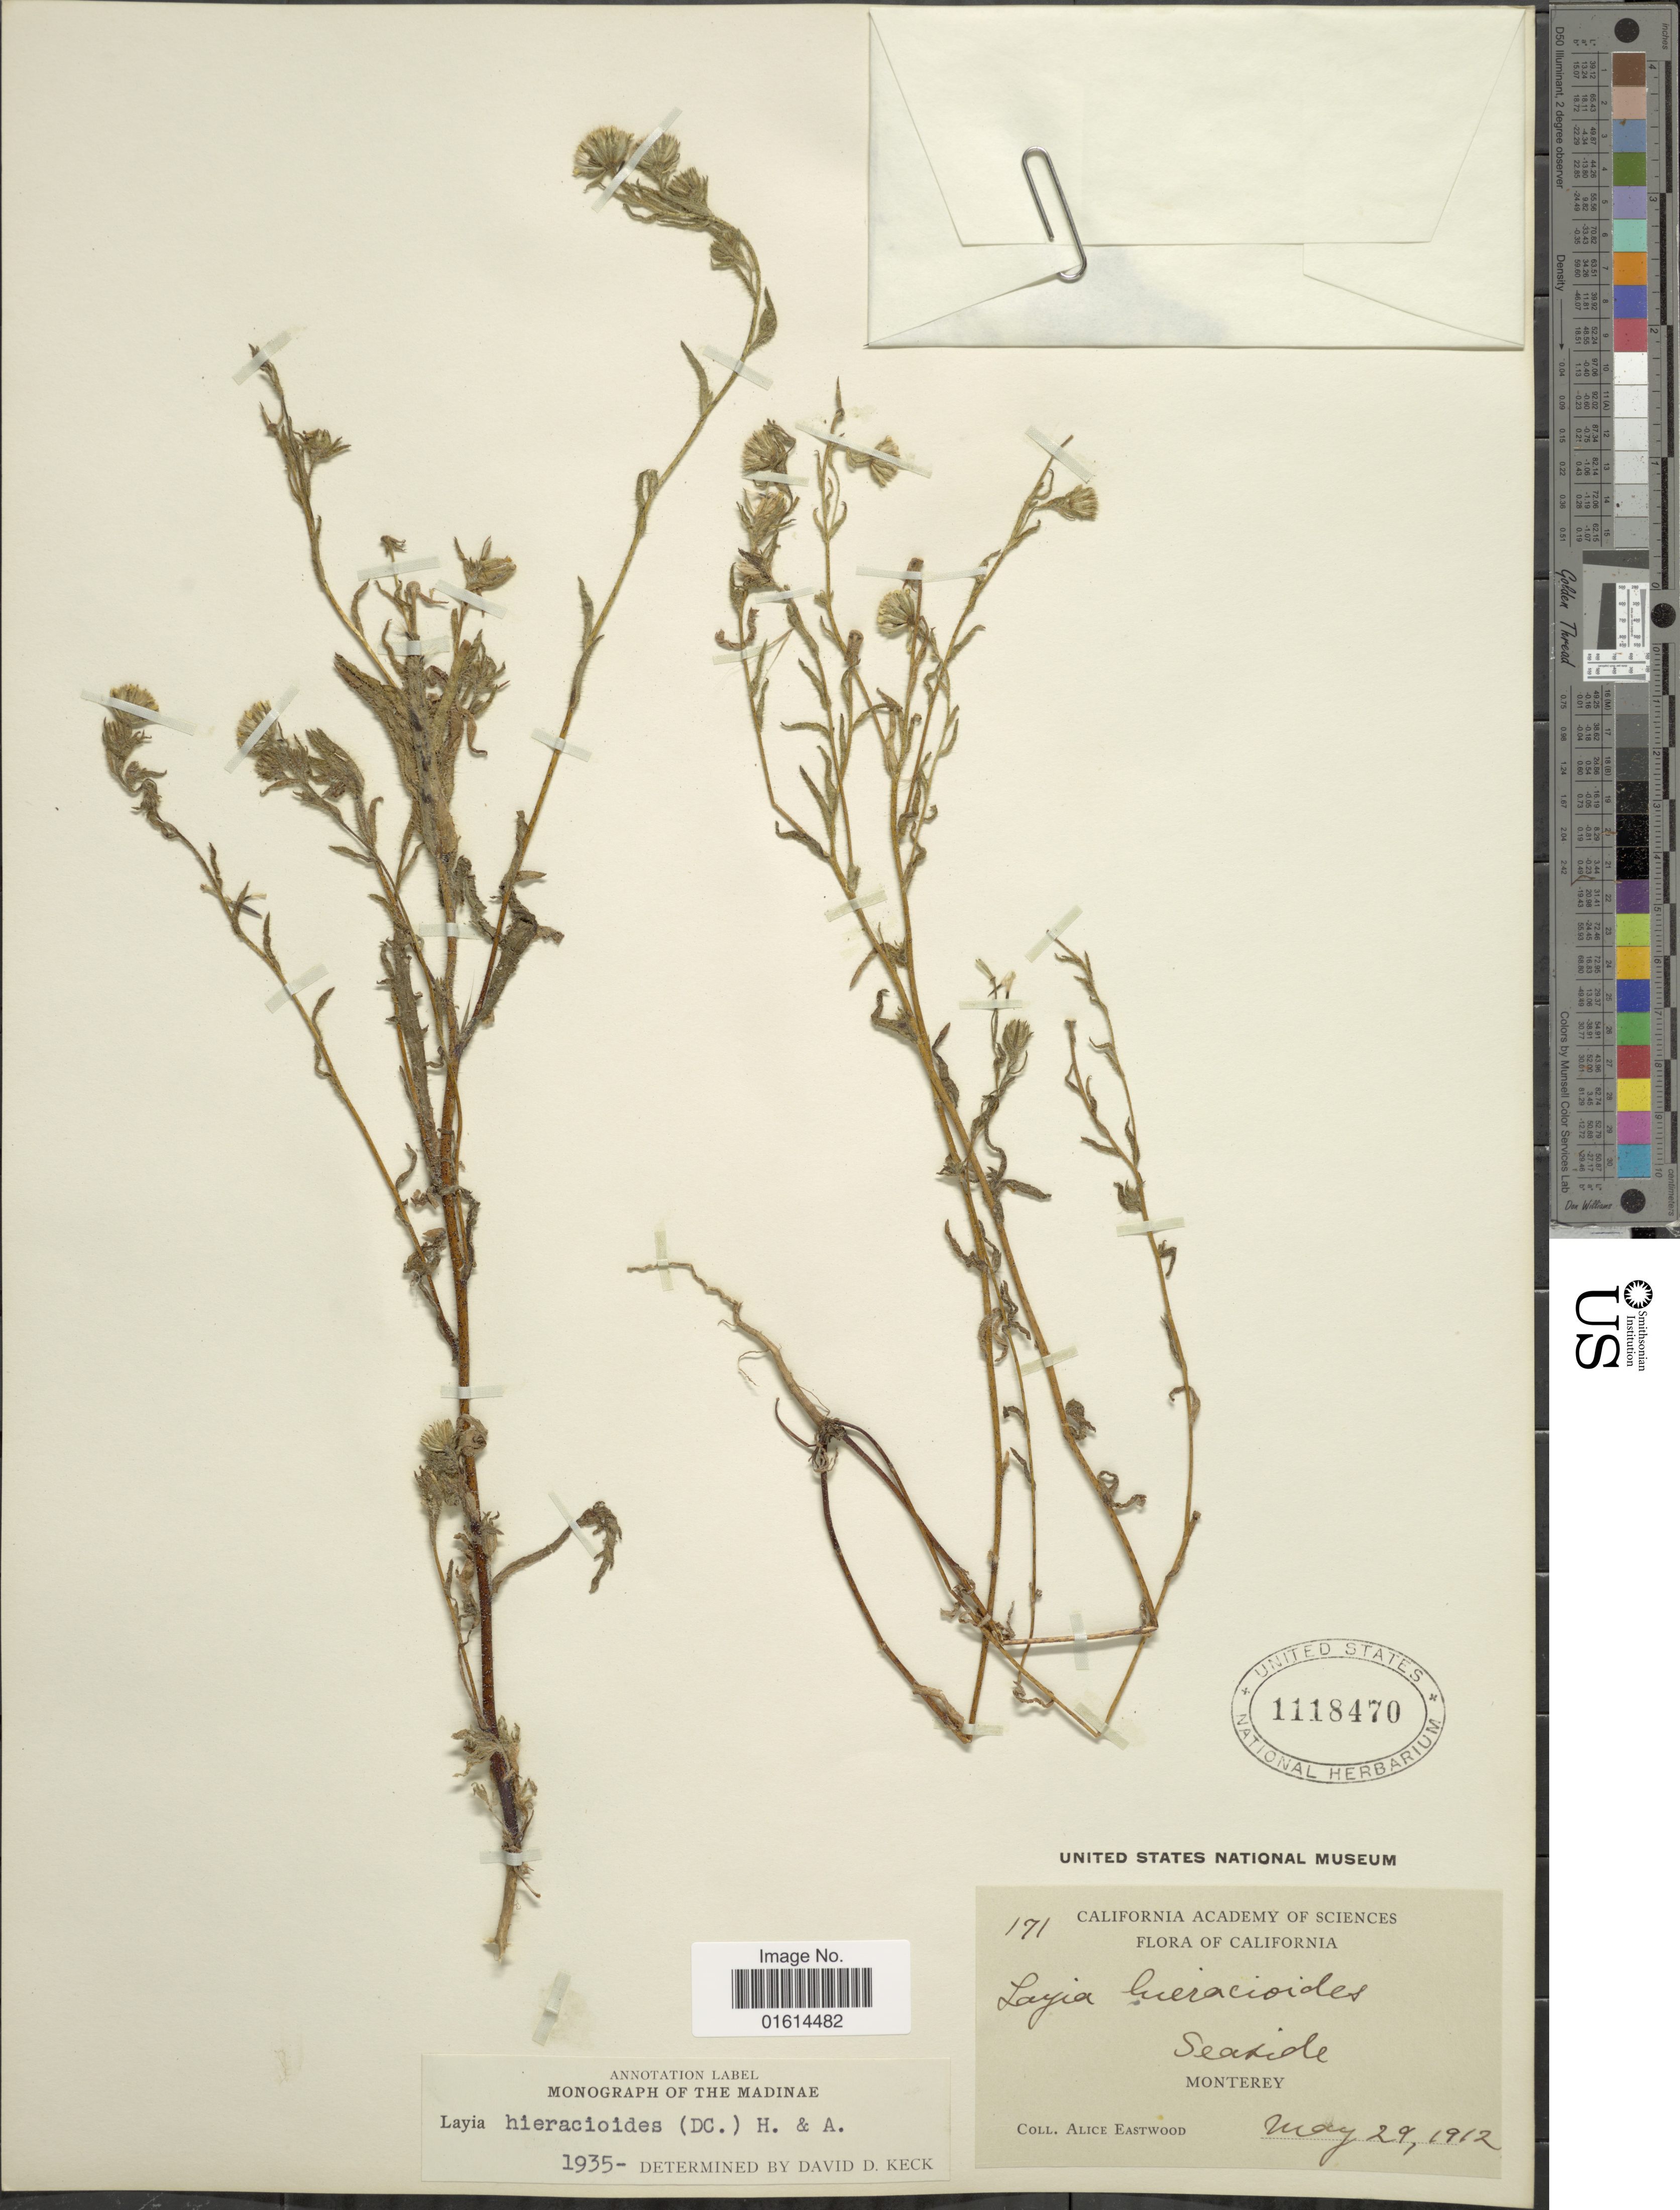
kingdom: Plantae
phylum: Tracheophyta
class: Magnoliopsida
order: Asterales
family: Asteraceae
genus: Layia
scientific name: Layia hieracioides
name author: (Hook. & Arn.) DC.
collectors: A. Eastwood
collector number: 171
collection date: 1912-05-29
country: United States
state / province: California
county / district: Monterey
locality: Seaside, Monterey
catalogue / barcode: US 1118470